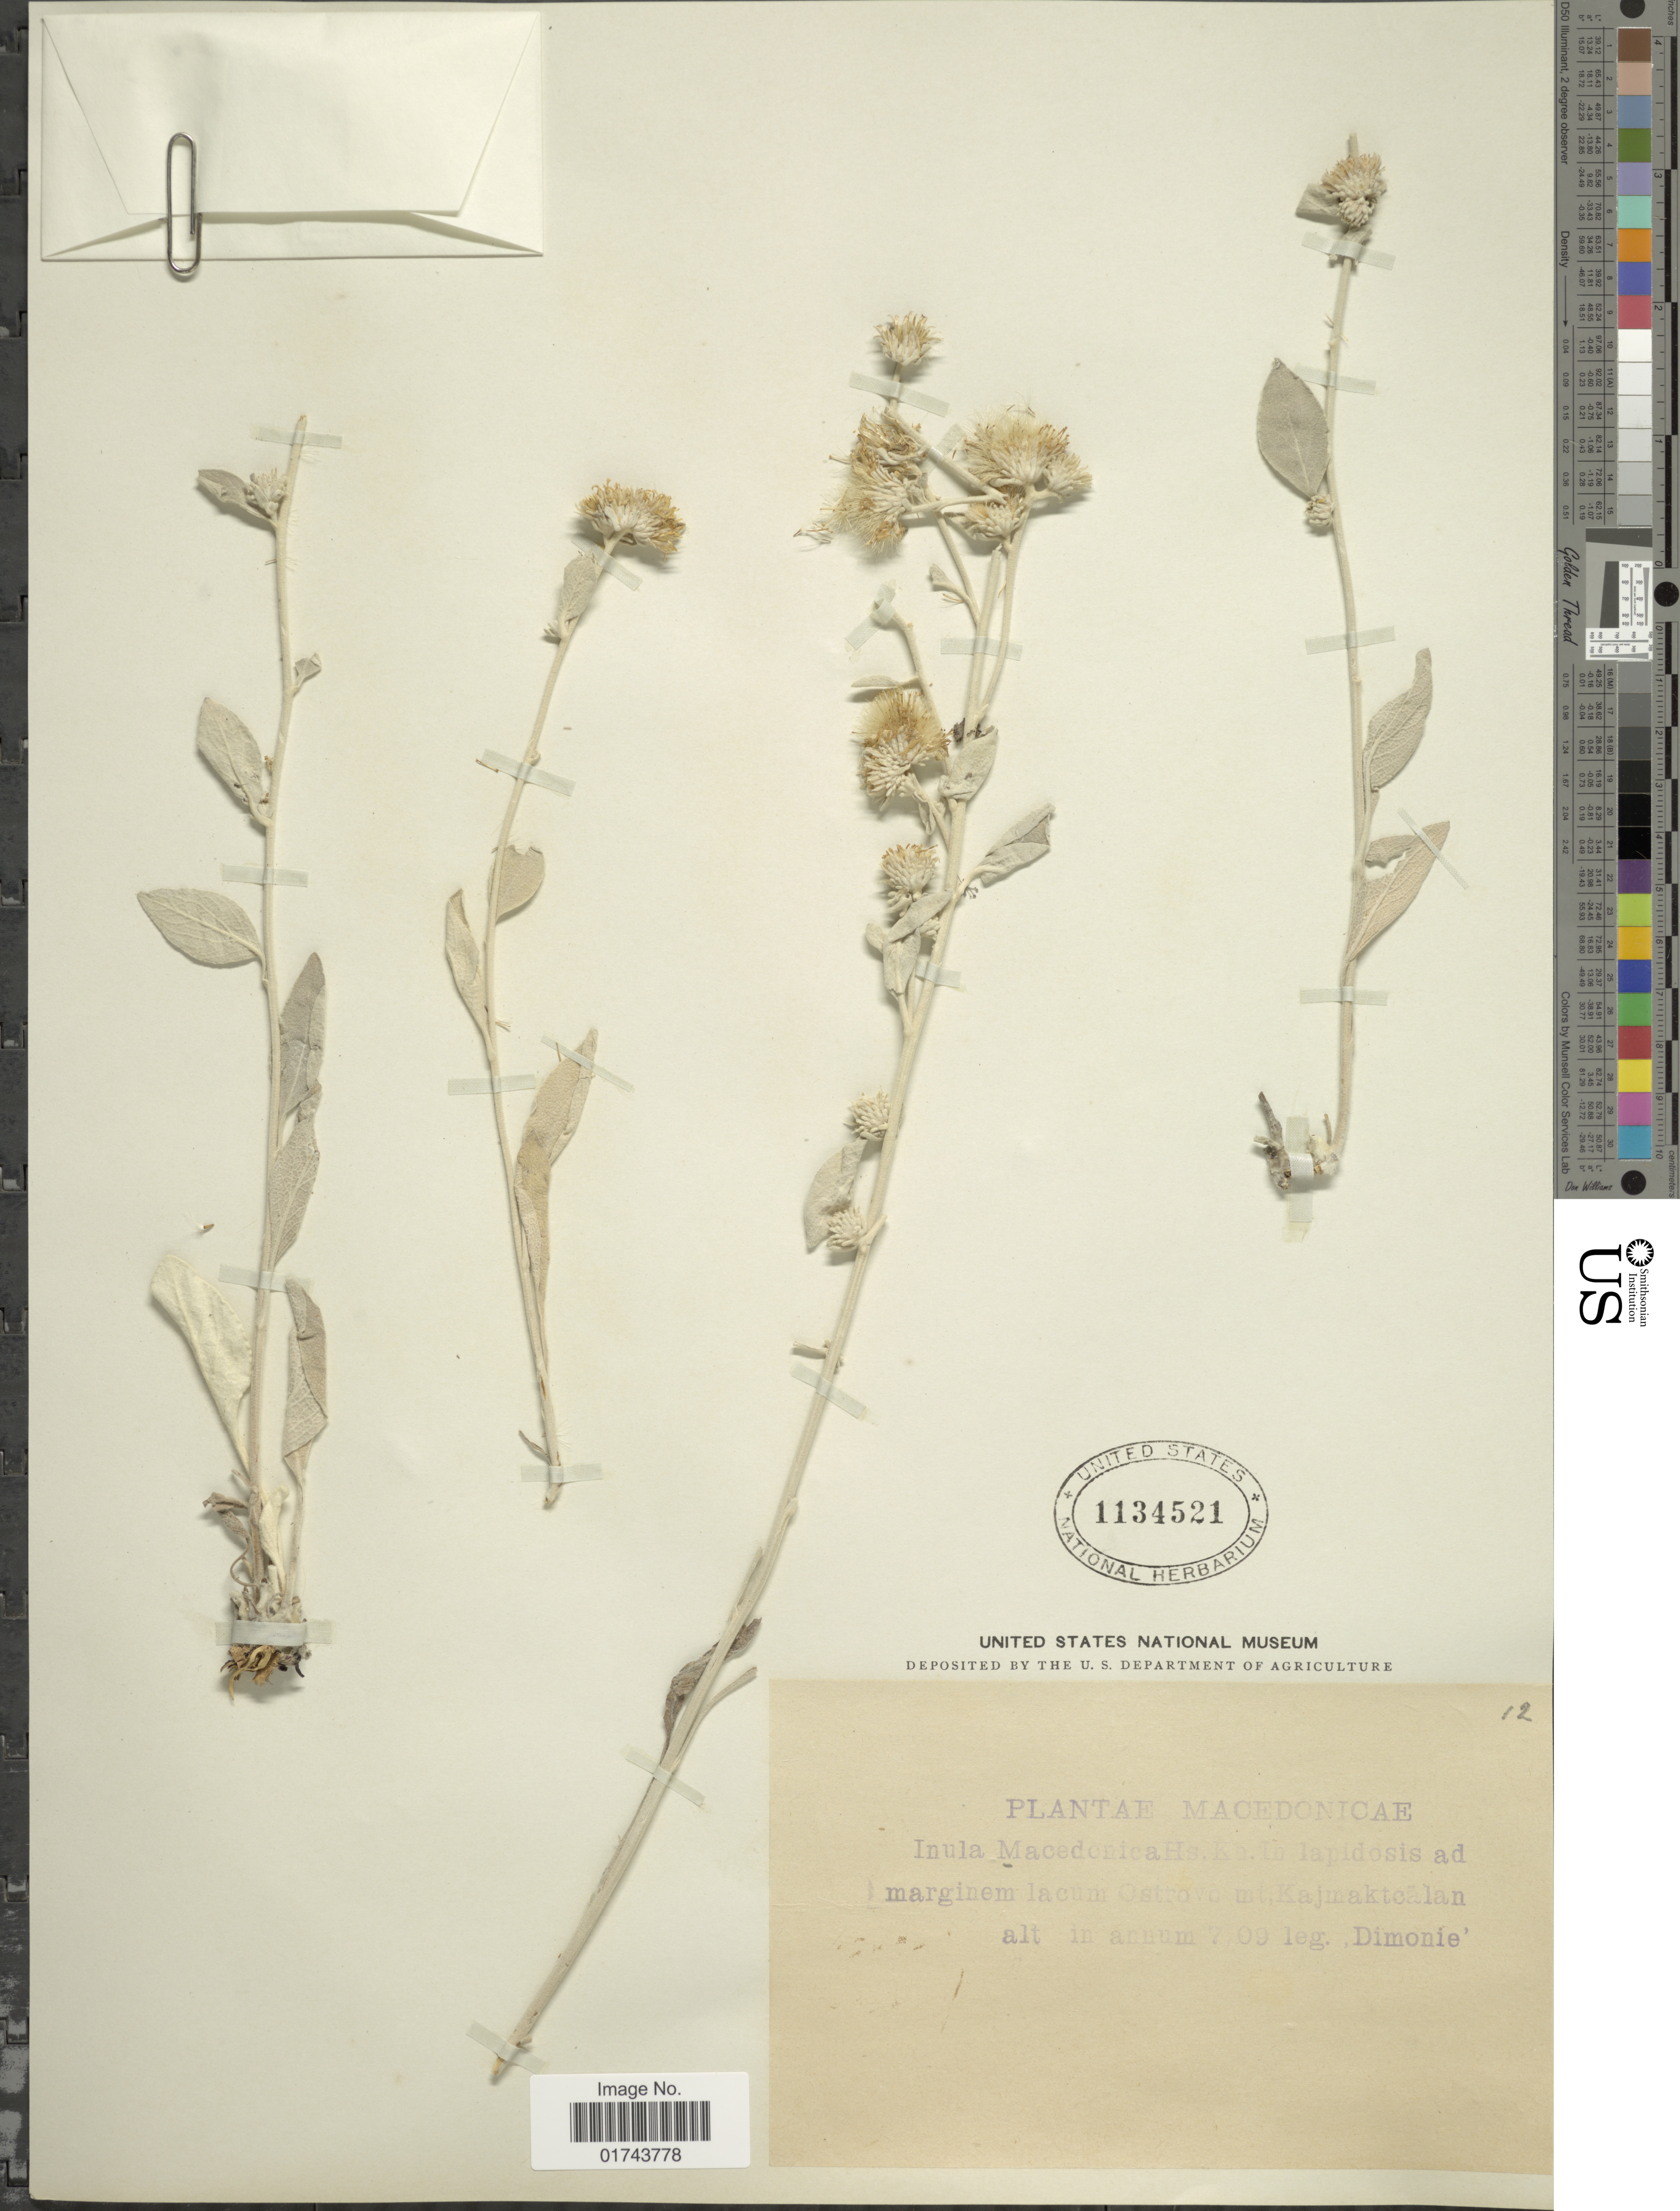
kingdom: Plantae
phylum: Tracheophyta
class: Magnoliopsida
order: Asterales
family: Asteraceae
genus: Inula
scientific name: Inula macedonica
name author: Hausskn.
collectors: -. Dimonie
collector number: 12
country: North Macedonia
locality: Macedonicae, Marginem lacum Ostrovo mt. Kajmaktoalan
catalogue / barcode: US 1134521